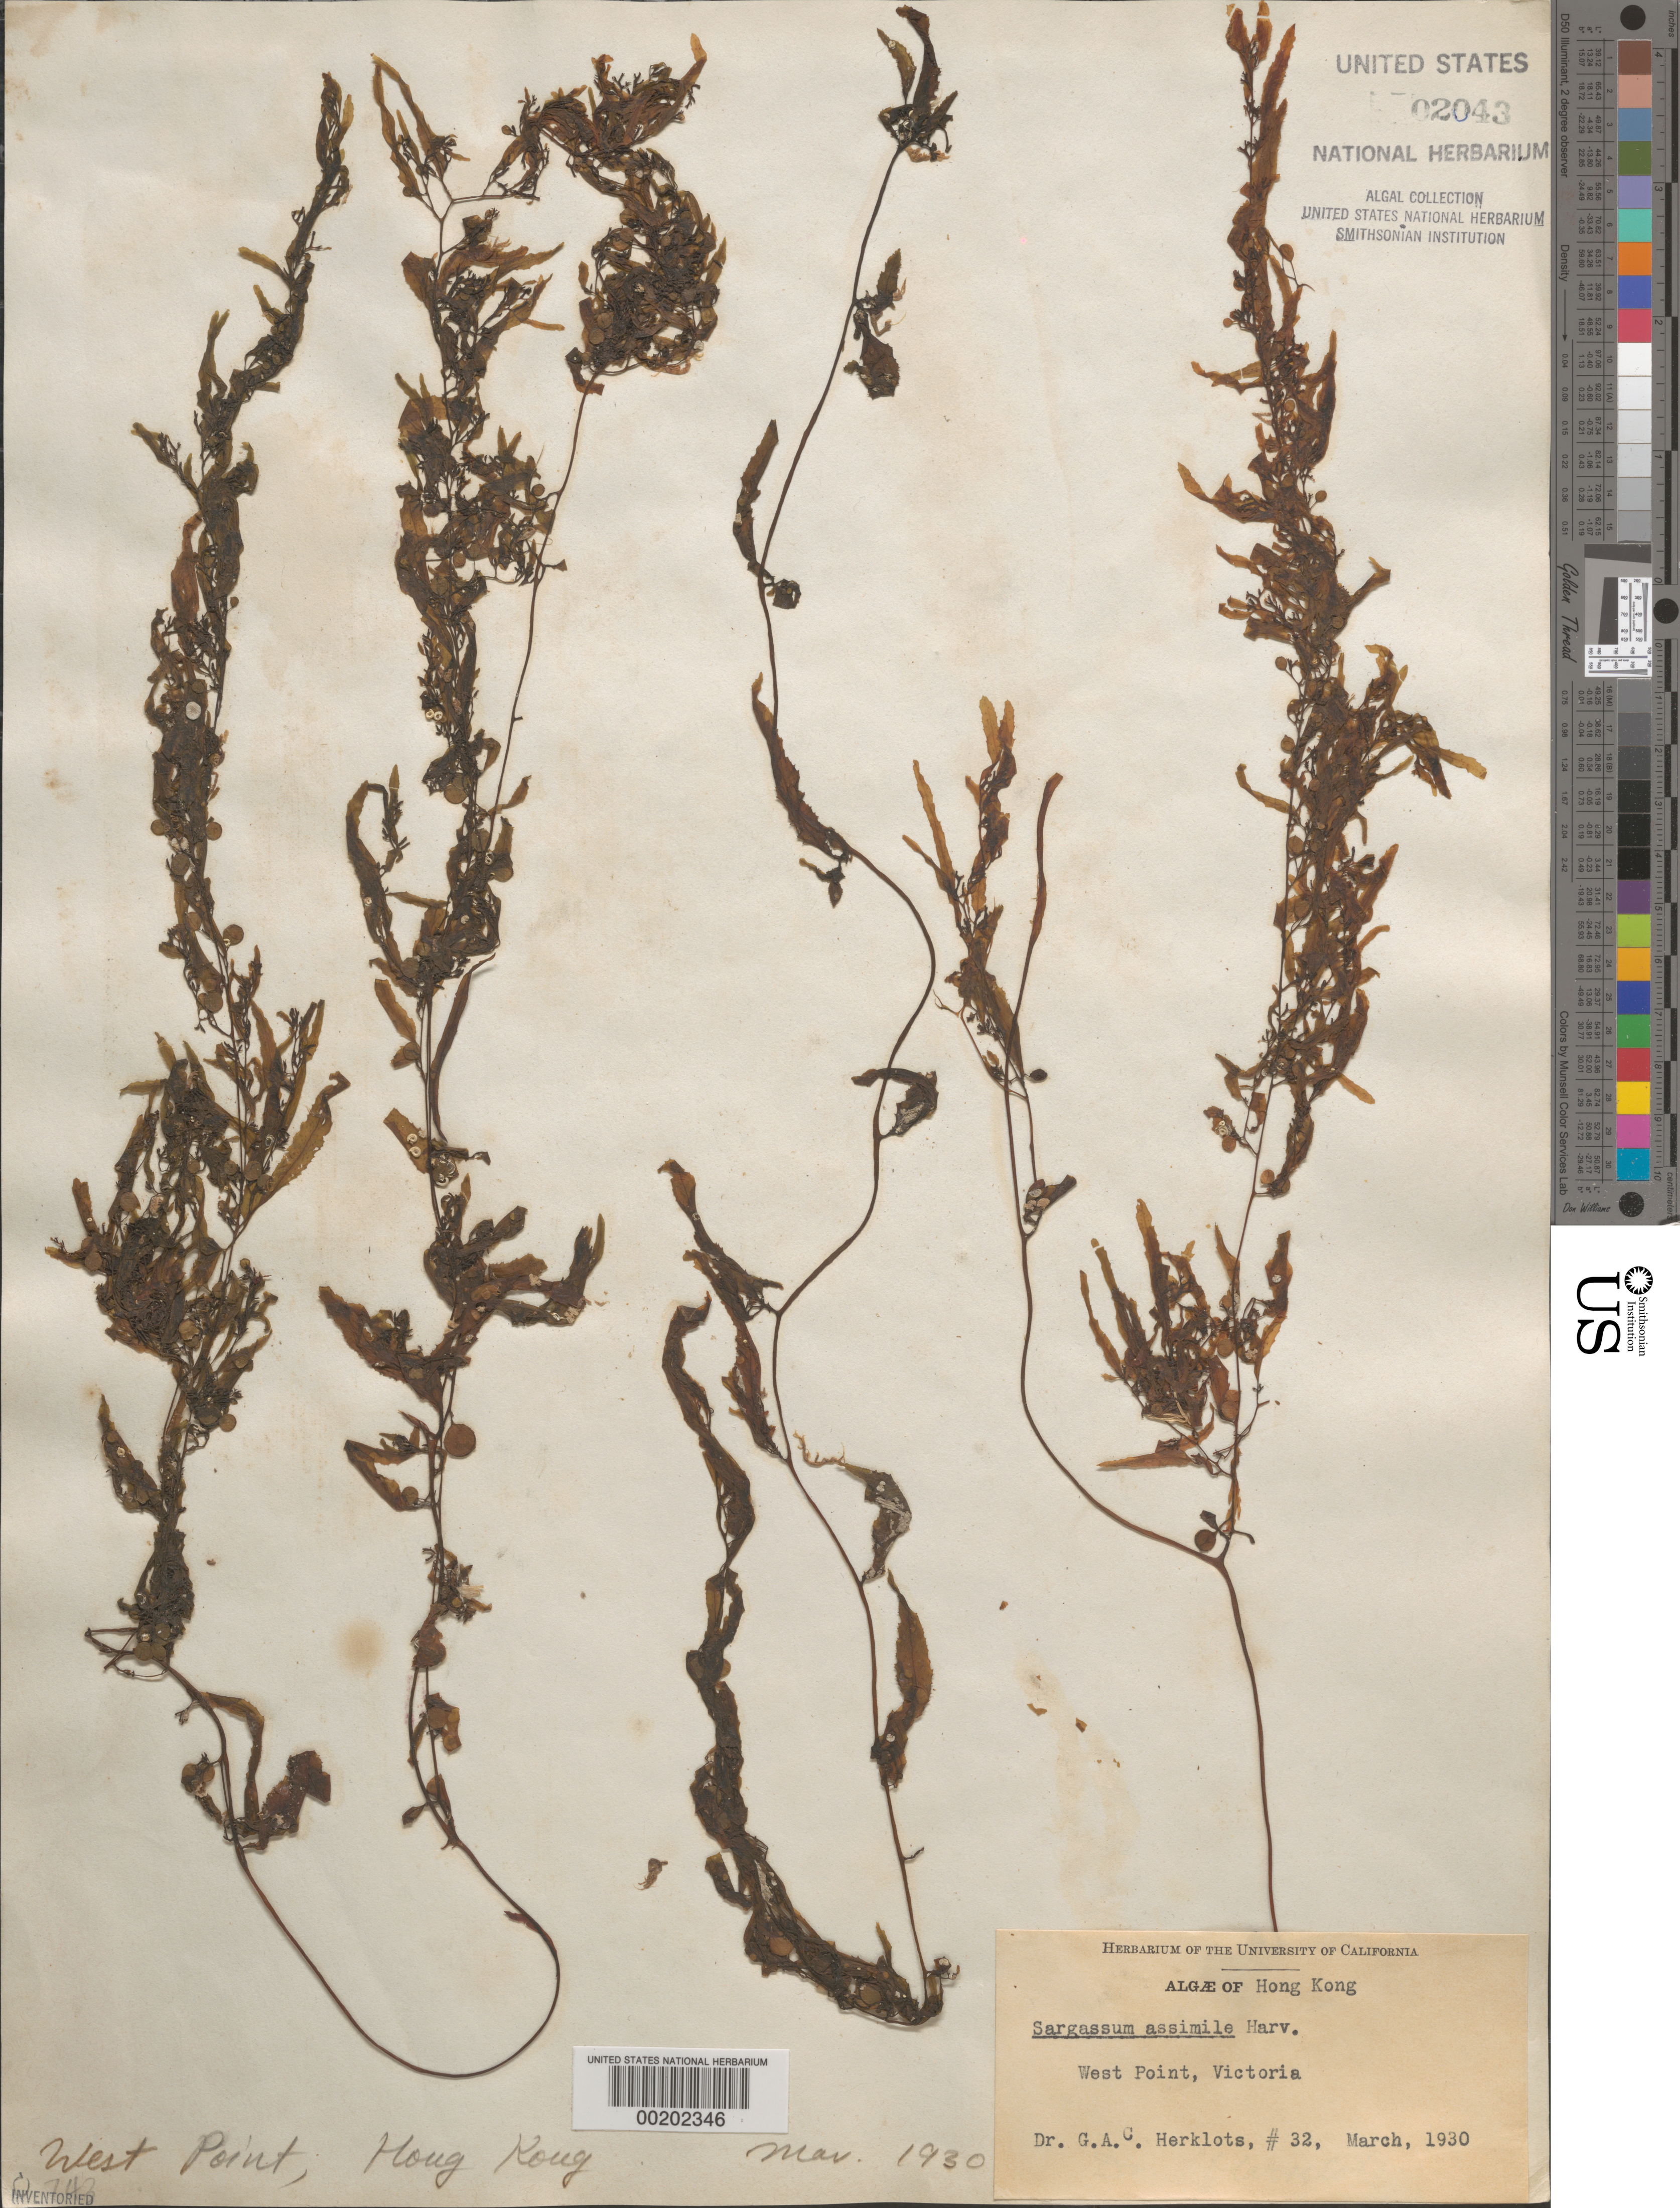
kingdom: Chromista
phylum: Ochrophyta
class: Phaeophyceae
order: Fucales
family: Sargassaceae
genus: Sargassum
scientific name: Sargassum assimile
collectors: G. Herklots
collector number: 32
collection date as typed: Mar 1930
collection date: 1930-03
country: China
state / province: Hong Kong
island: Hong Kong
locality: West Point, Victoria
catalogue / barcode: US 2043